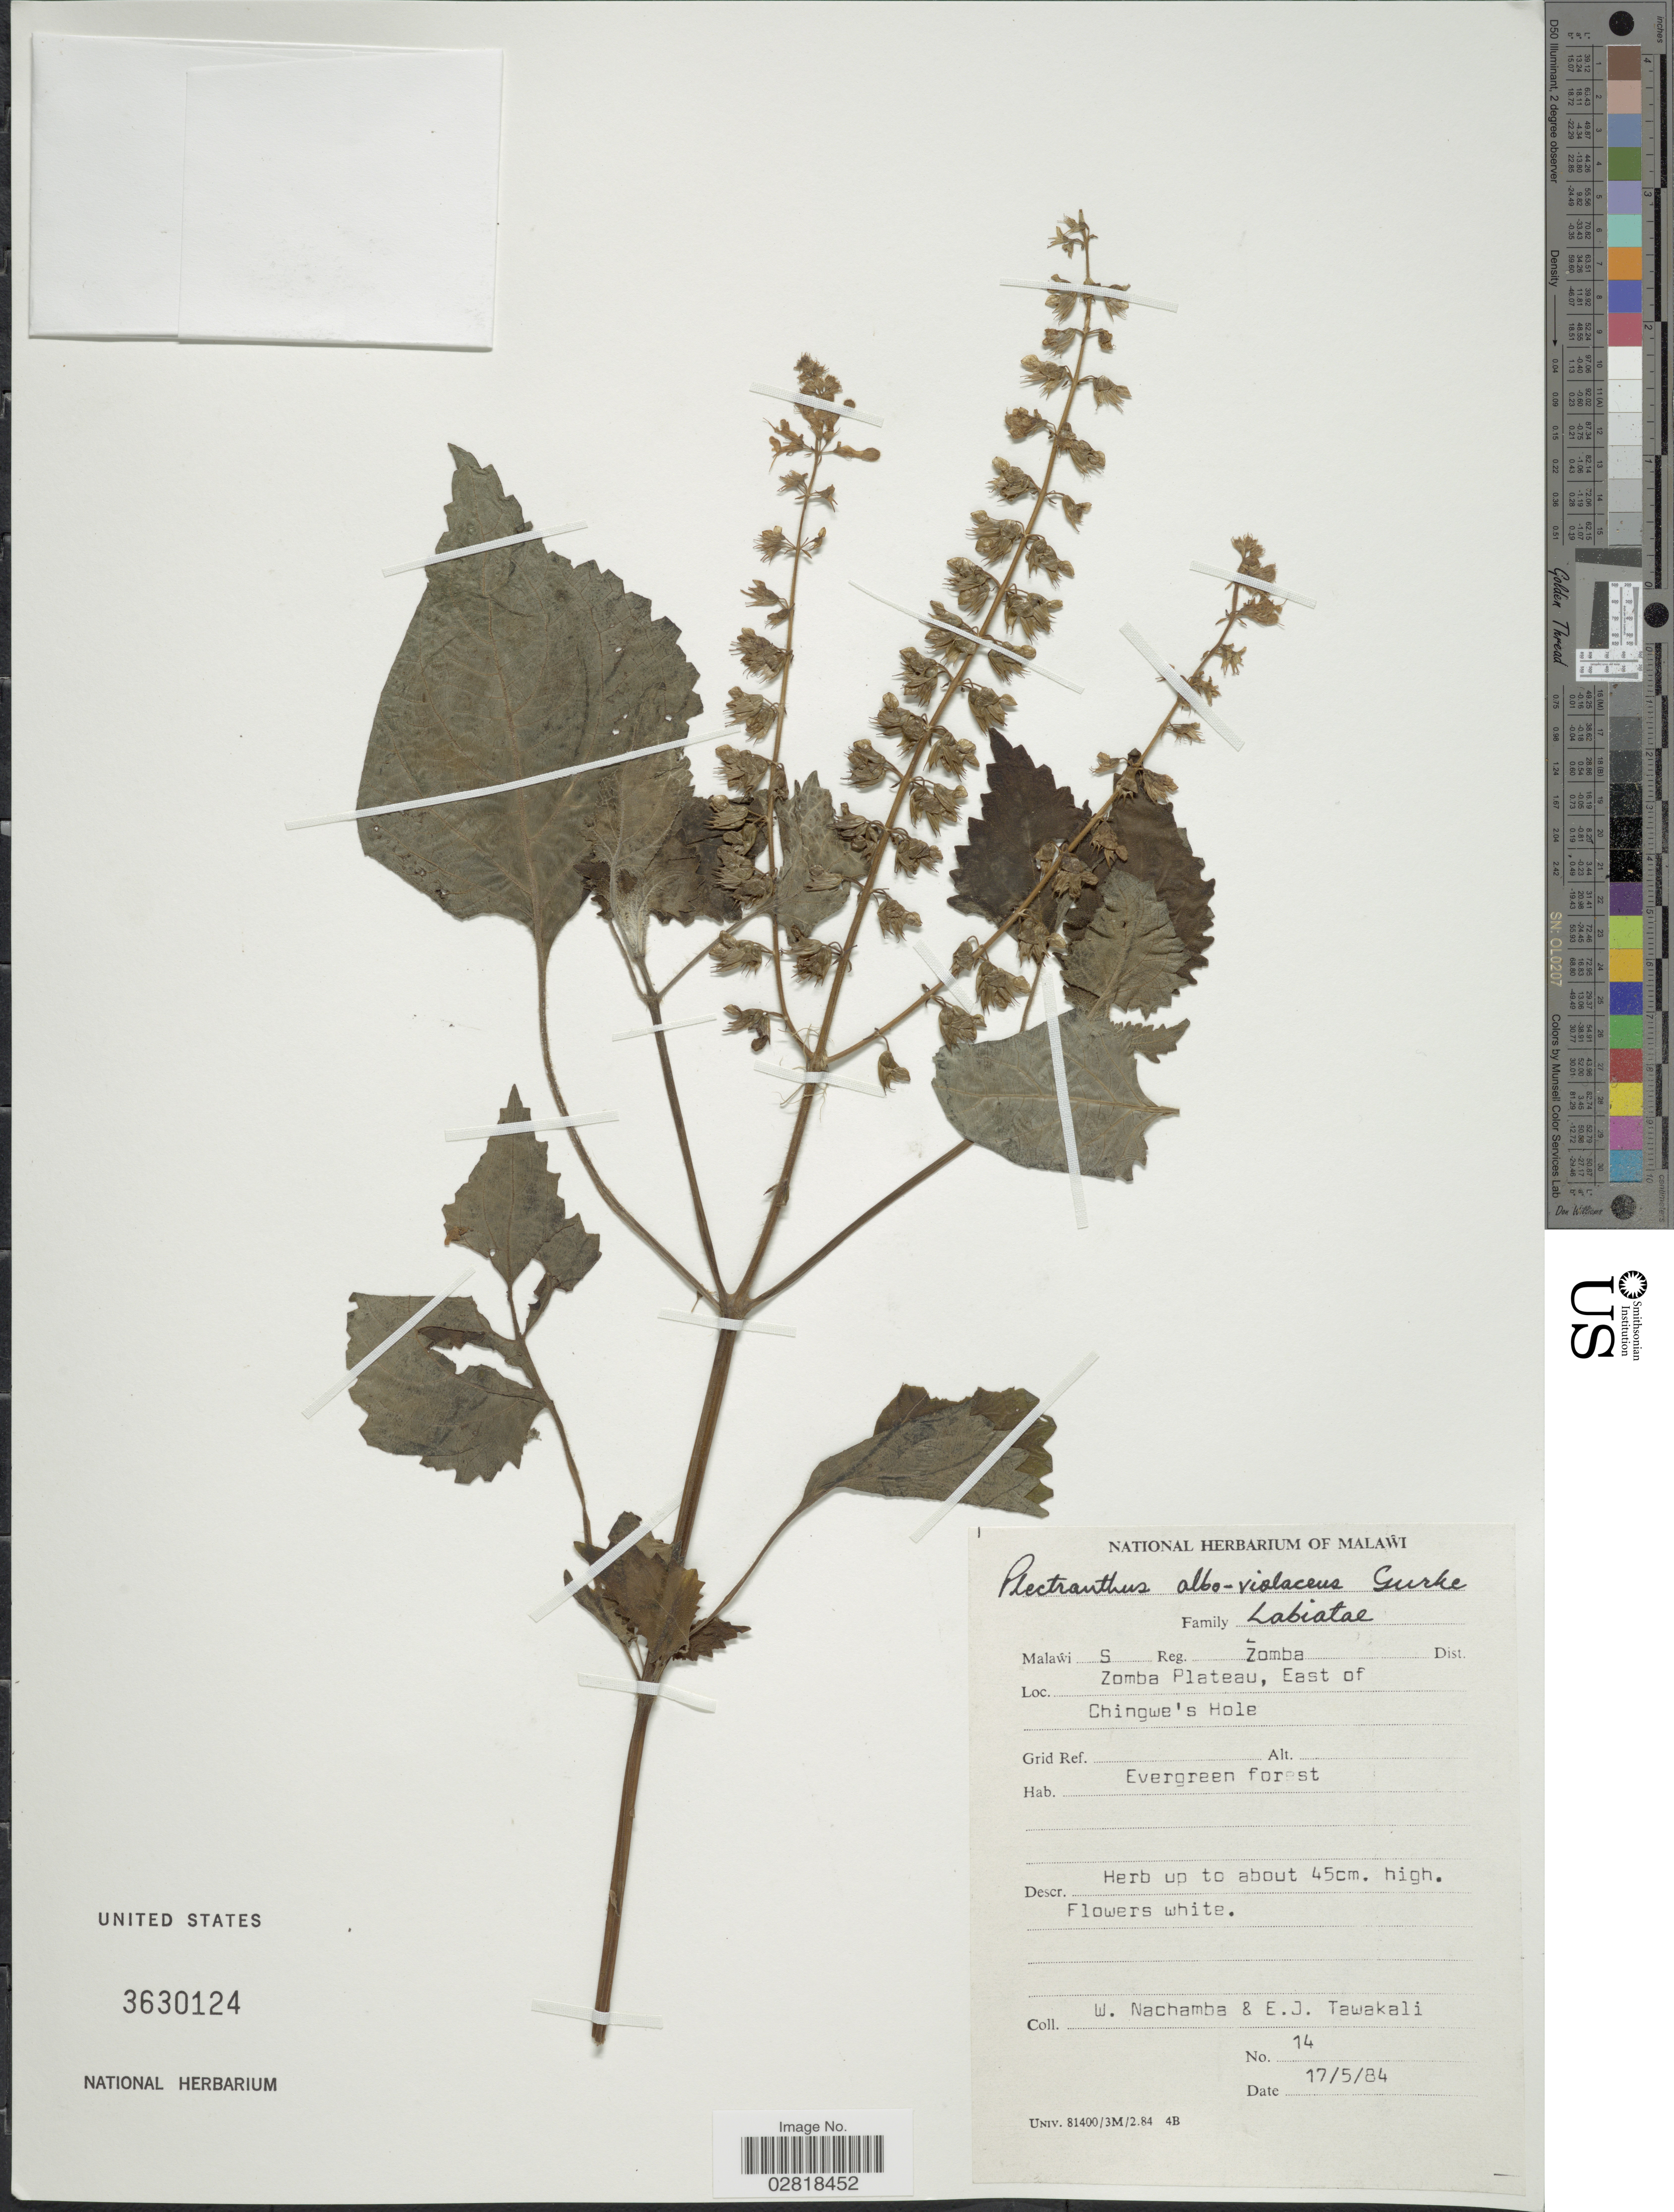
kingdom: Plantae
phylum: Tracheophyta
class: Magnoliopsida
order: Lamiales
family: Lamiaceae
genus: Plectranthus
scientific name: Plectranthus alboviolaceus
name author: Gürke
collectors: W. Nachamba & E. Tawakali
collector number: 14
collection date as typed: Transcribed d/m/y: 17/5/84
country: Malawi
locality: S. Reg. Zomba Dist. Zomba Plateau, East of Chingwe's Hole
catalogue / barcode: US 3630124